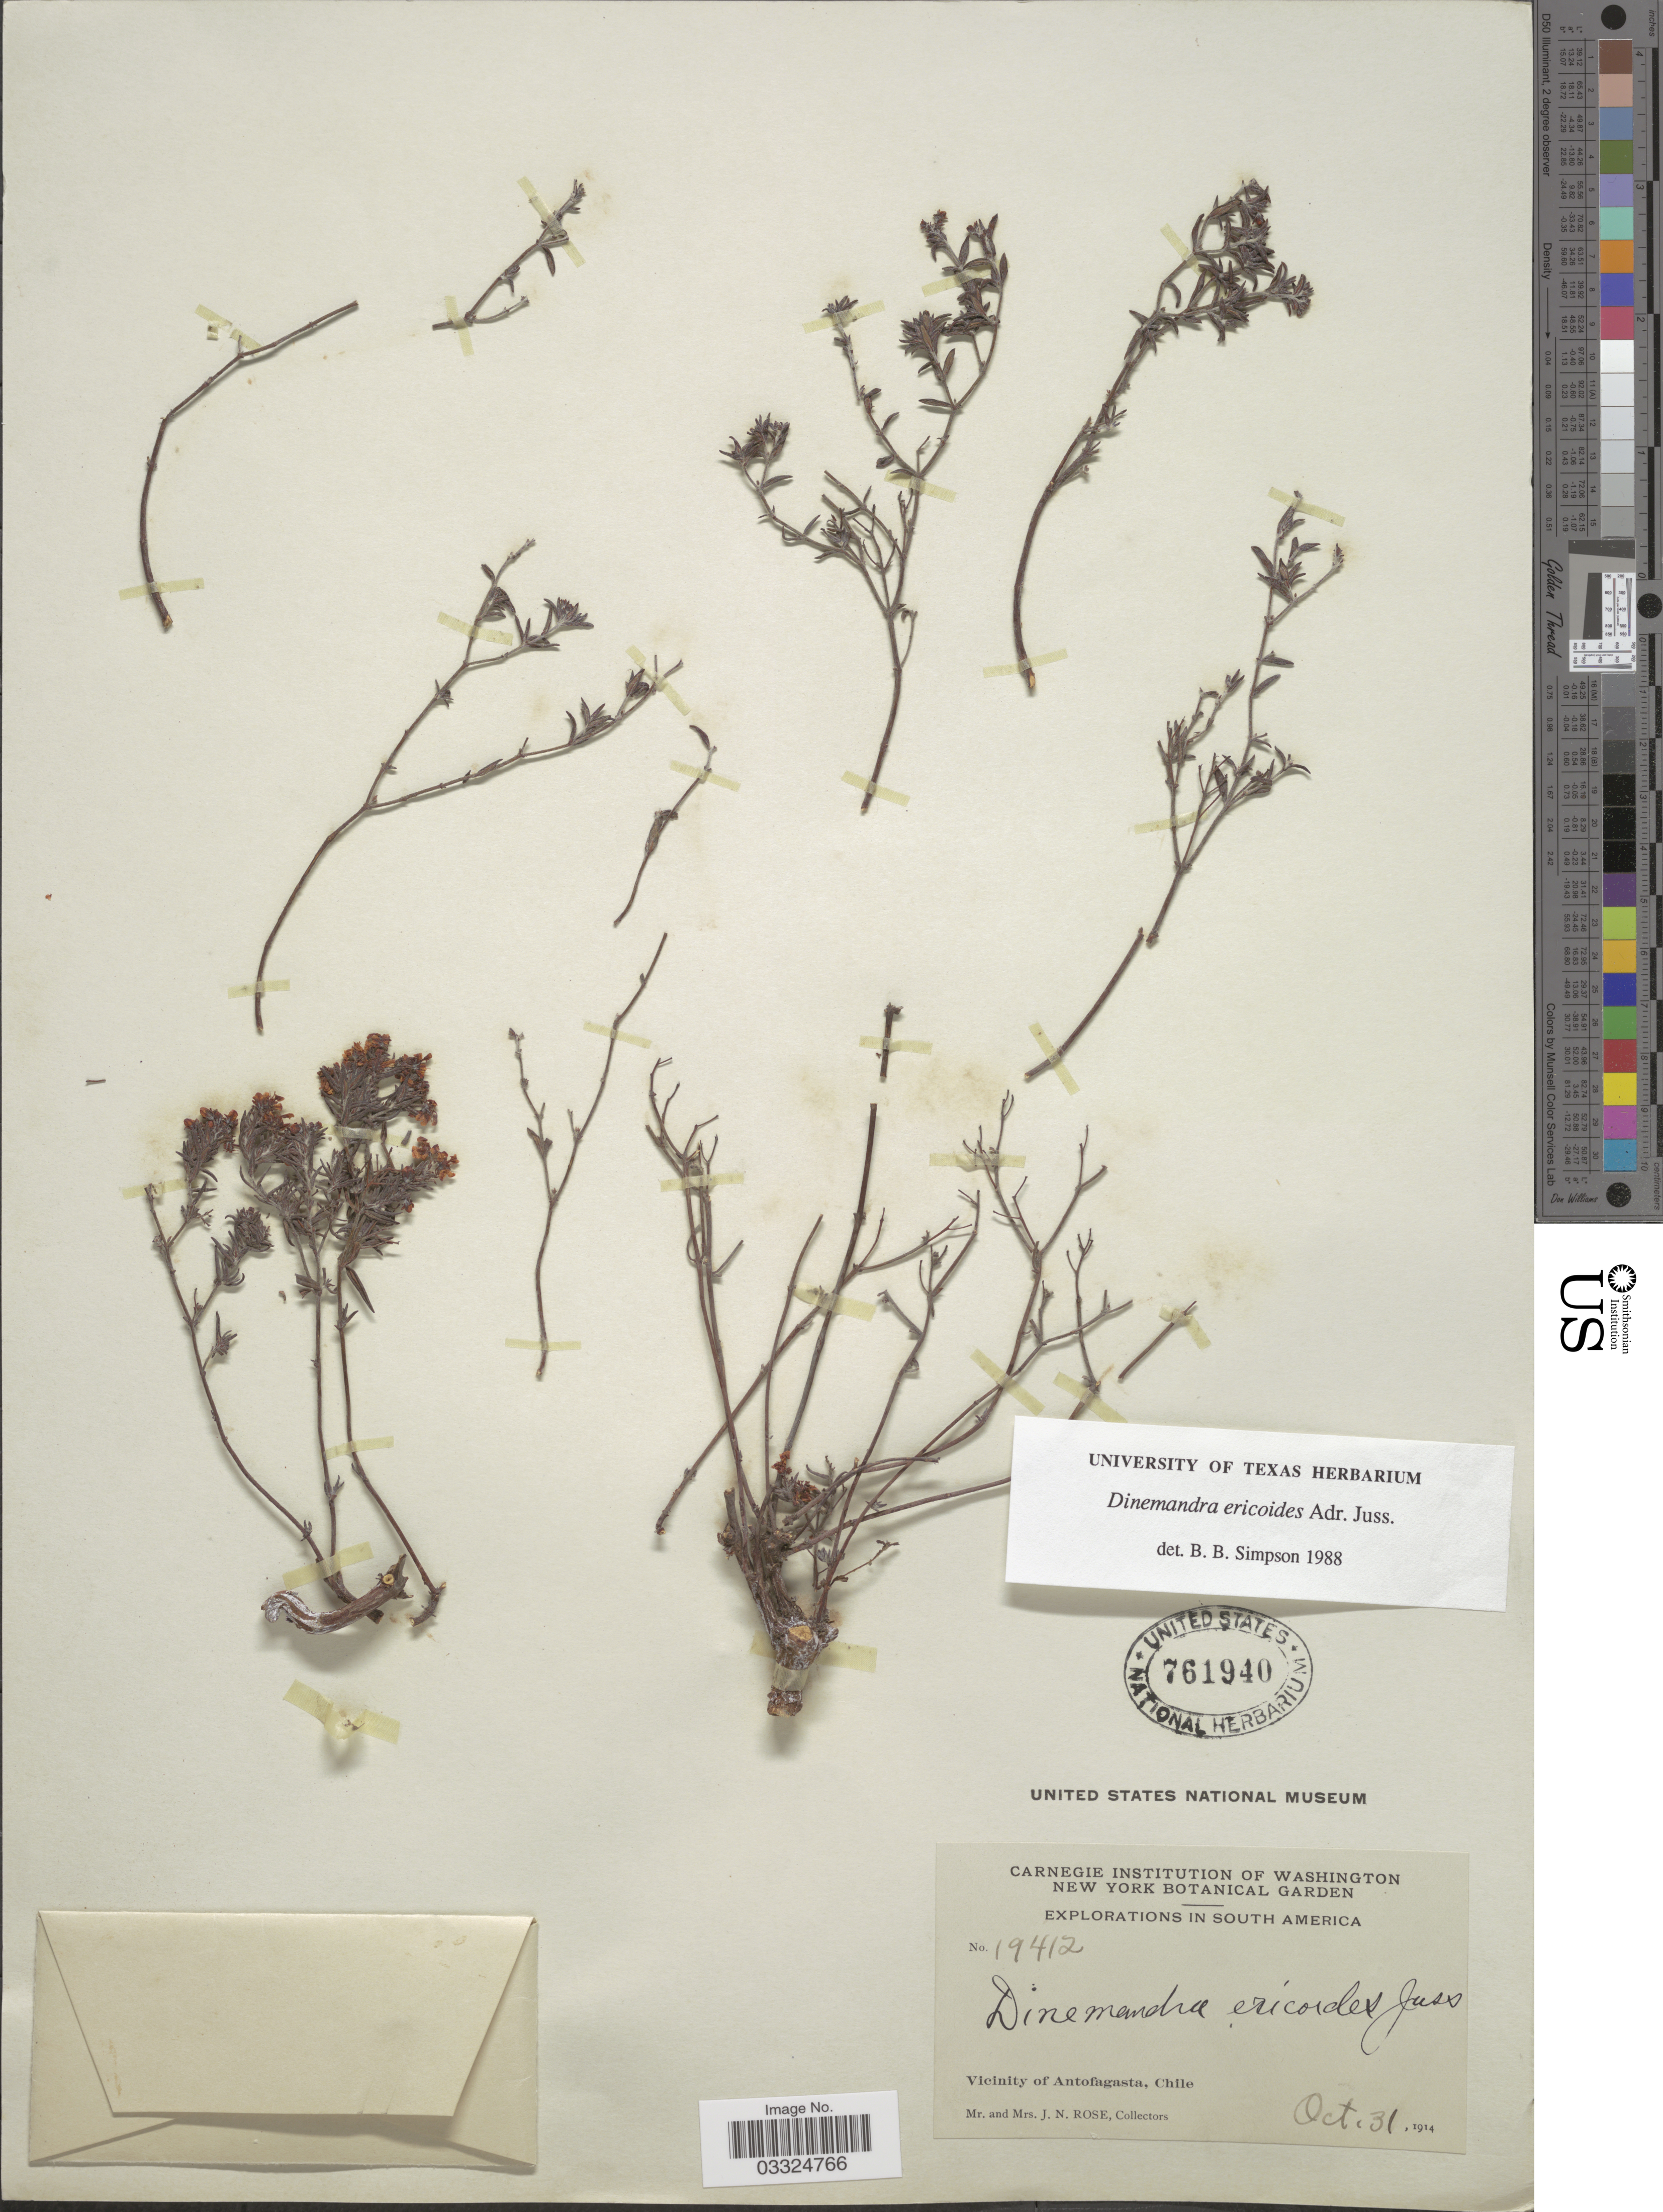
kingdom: Plantae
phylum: Tracheophyta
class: Magnoliopsida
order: Malpighiales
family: Malpighiaceae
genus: Dinemandra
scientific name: Dinemandra ericoides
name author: A. Juss.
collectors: J. N. Rose & L. B. Rose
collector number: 19412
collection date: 1914-10-31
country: Chile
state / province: Antofagasta (II)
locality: Vicinity of Antofagasta.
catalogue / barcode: US 761940